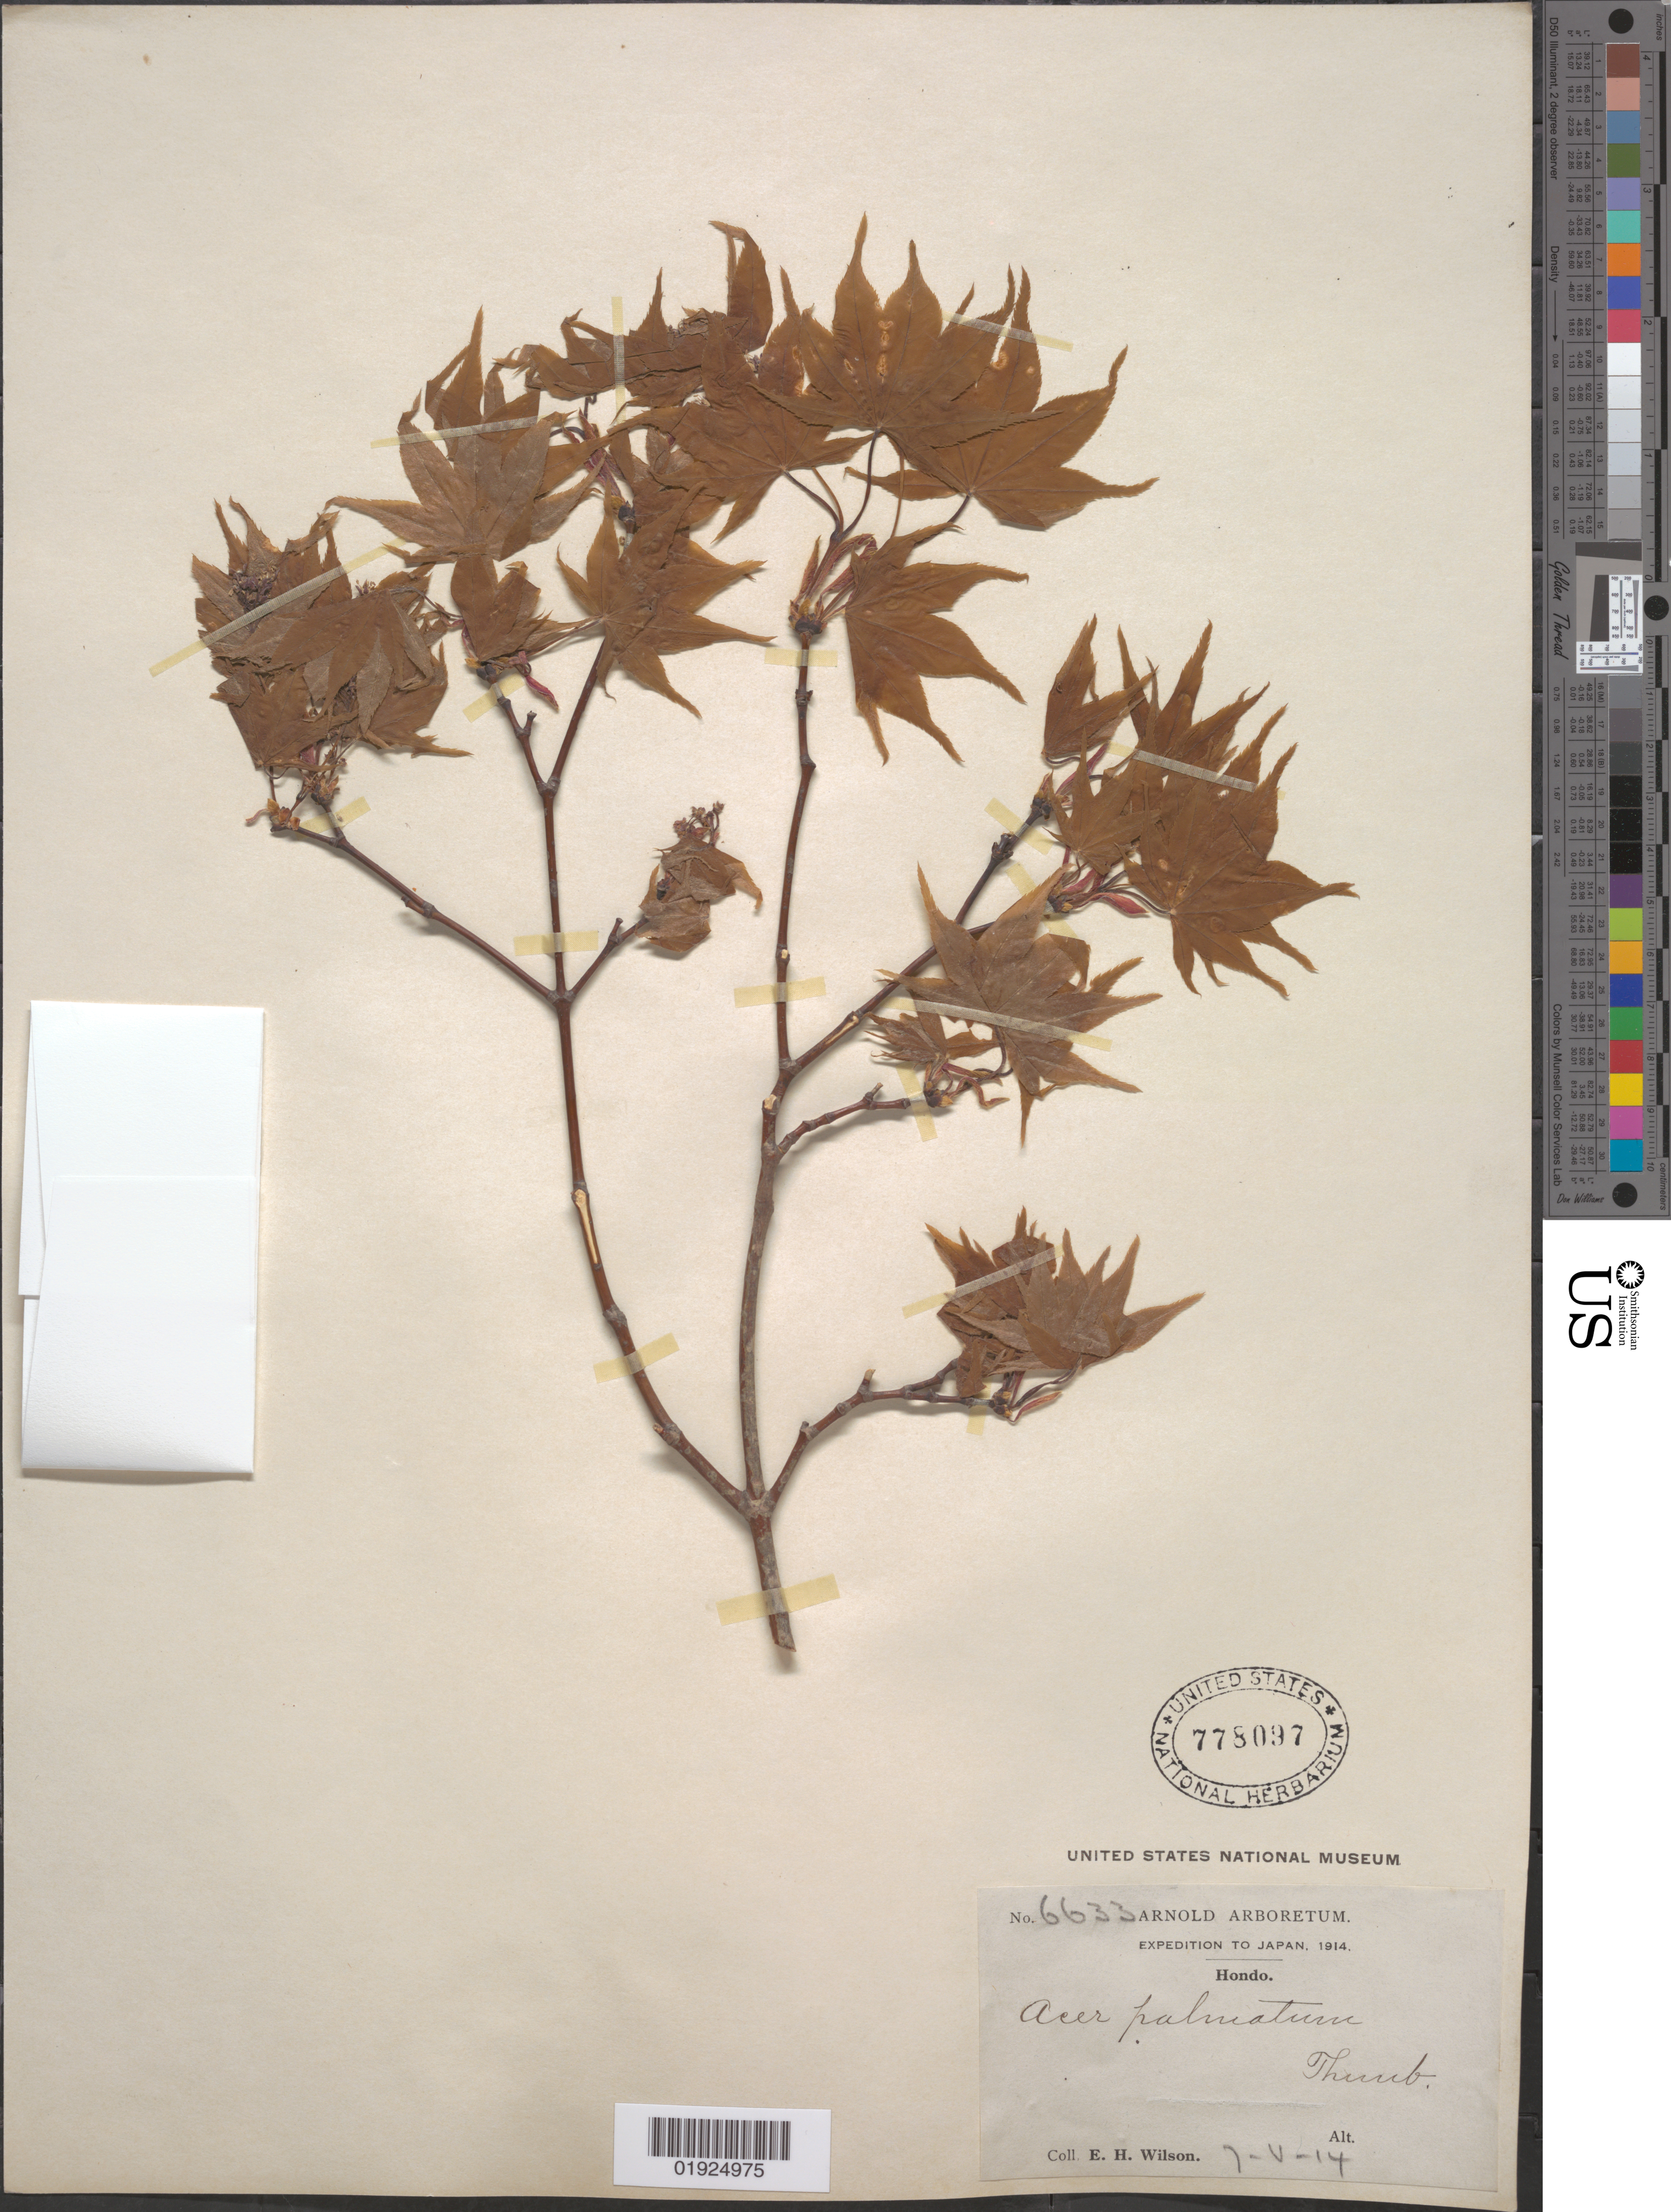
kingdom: Plantae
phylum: Tracheophyta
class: Magnoliopsida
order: Sapindales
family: Sapindaceae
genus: Acer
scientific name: Acer palmatum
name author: Thunb.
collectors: E. H. Wilson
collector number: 6633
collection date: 1914-05-07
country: Japan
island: Honshu I.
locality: Hondo [Honshu]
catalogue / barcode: US 778097